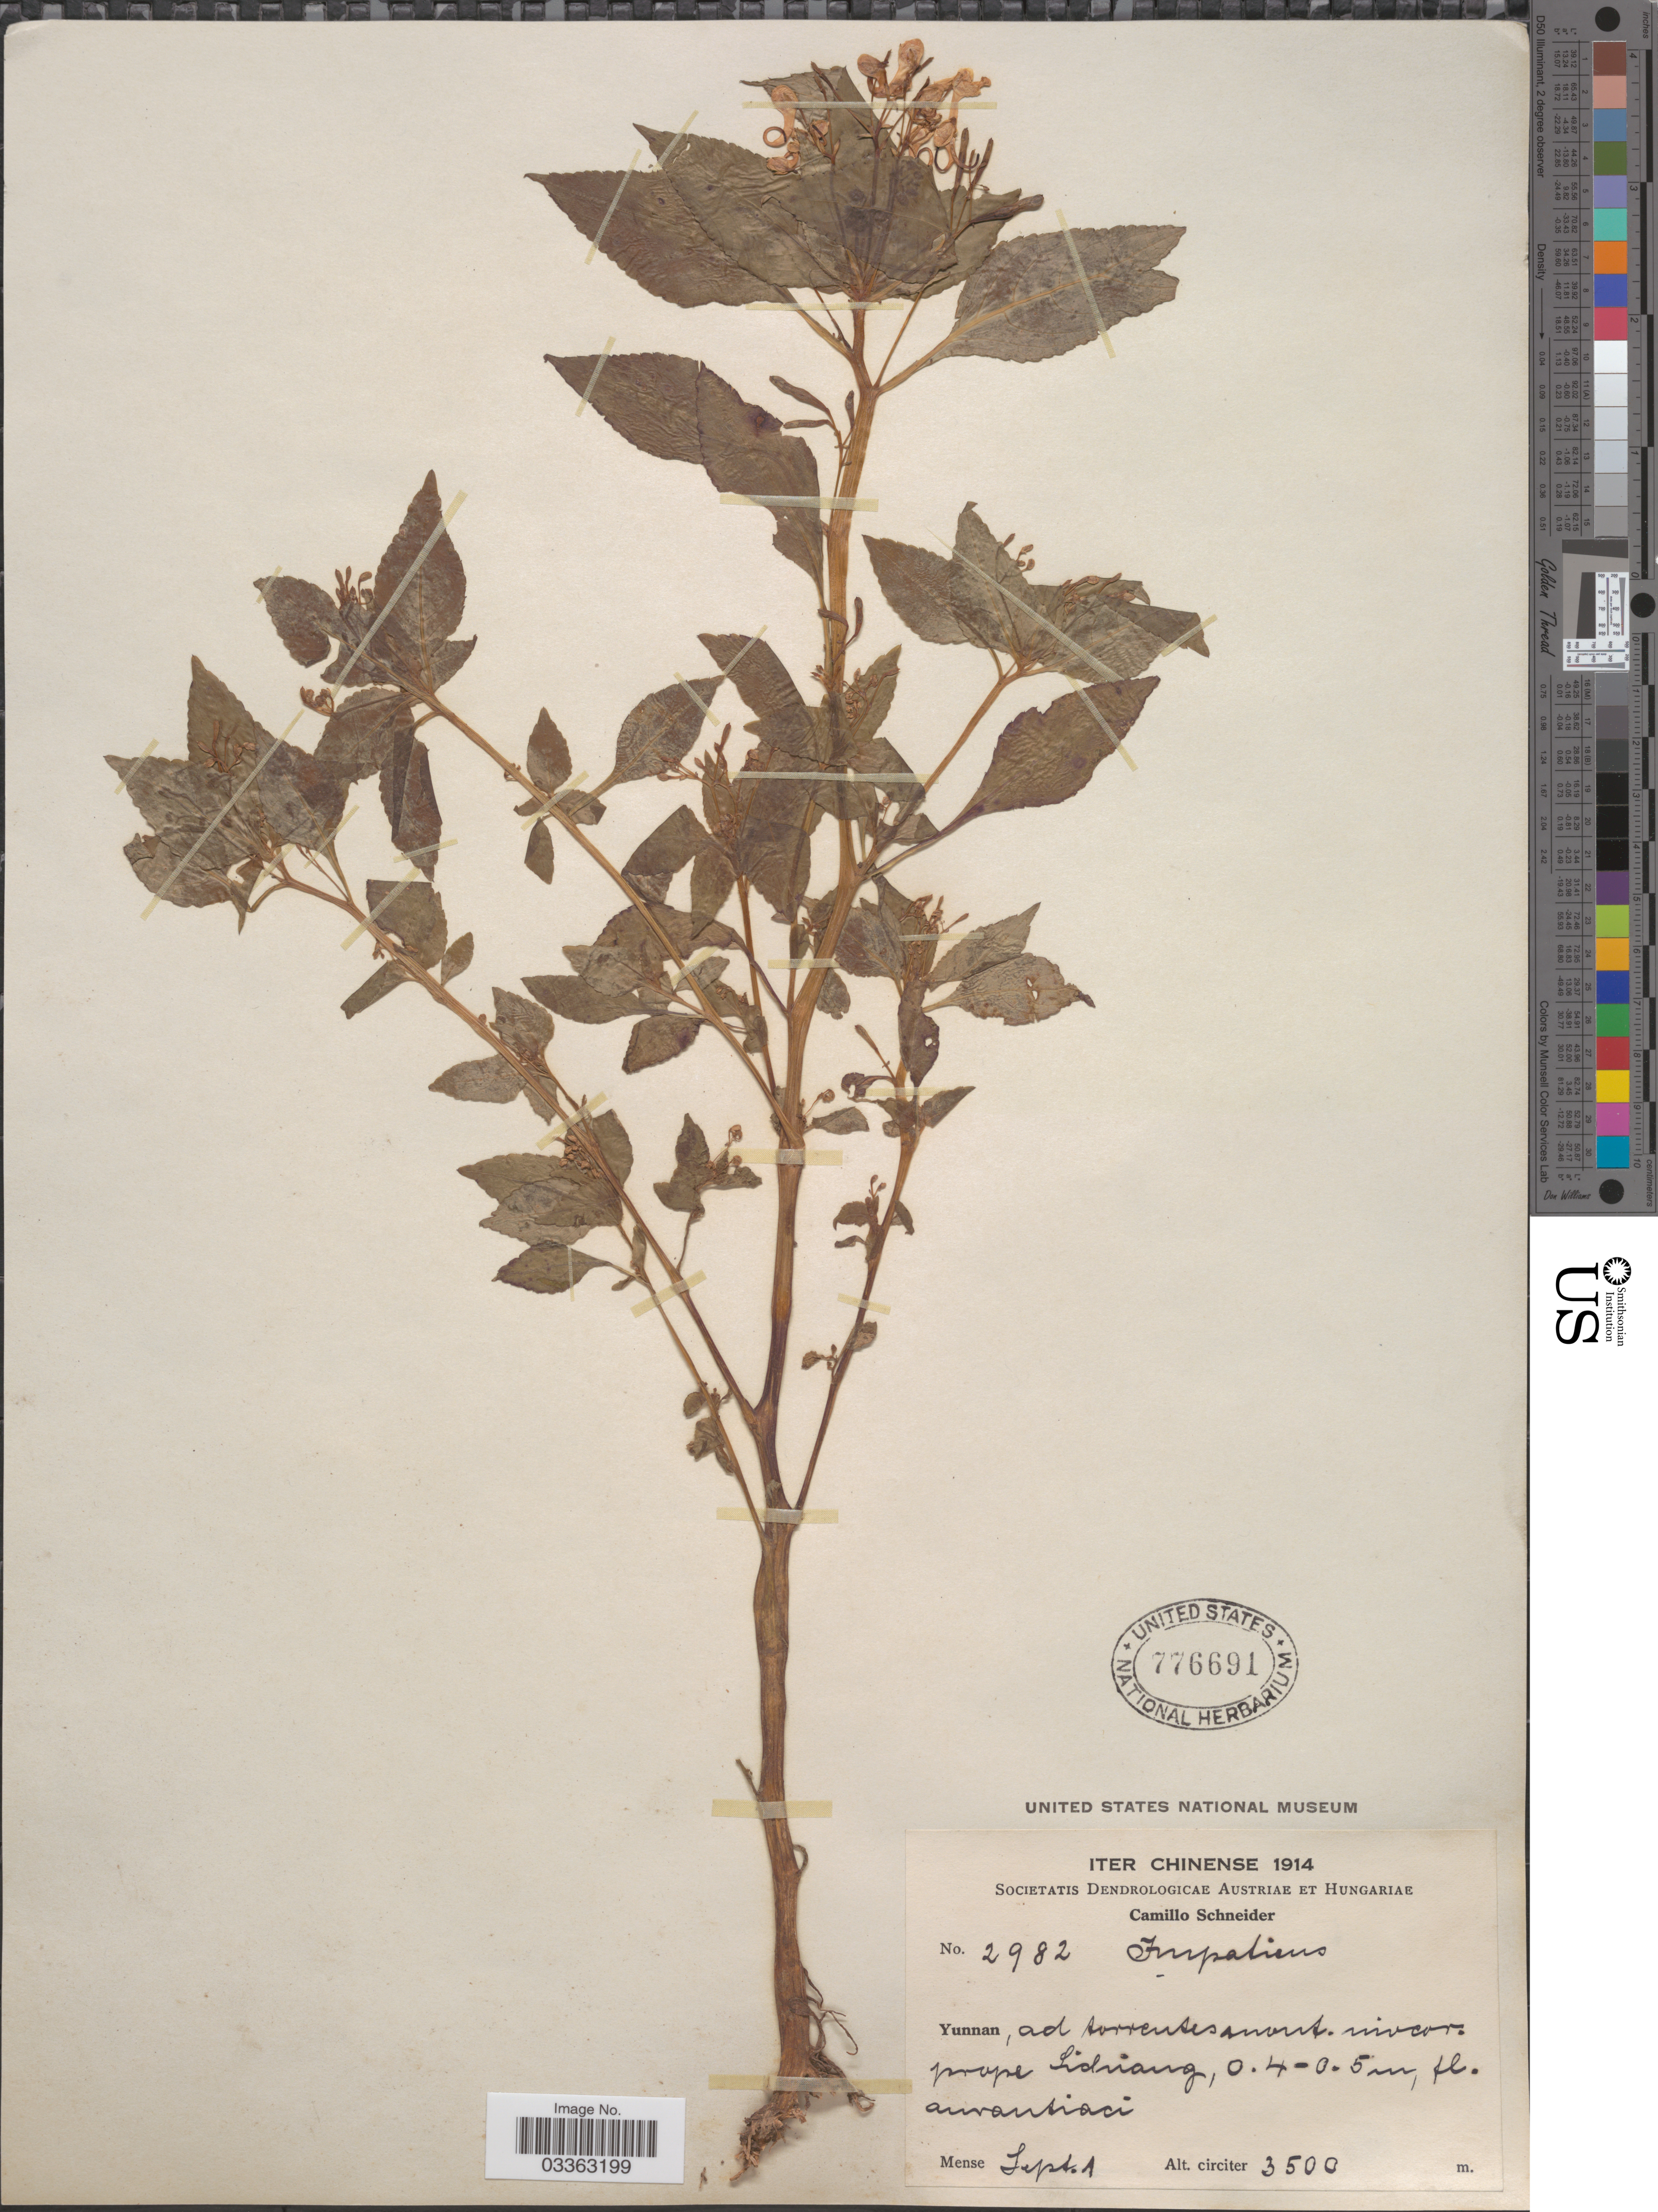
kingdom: Plantae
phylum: Tracheophyta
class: Magnoliopsida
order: Ericales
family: Balsaminaceae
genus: Impatiens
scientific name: Impatiens sp.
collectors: C. K. Schneider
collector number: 2982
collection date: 1914-09-01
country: China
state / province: Yunnan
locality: Iter Chinense. Ad torrenses mont. micor prope Lichiang.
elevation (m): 3500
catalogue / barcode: US 776691